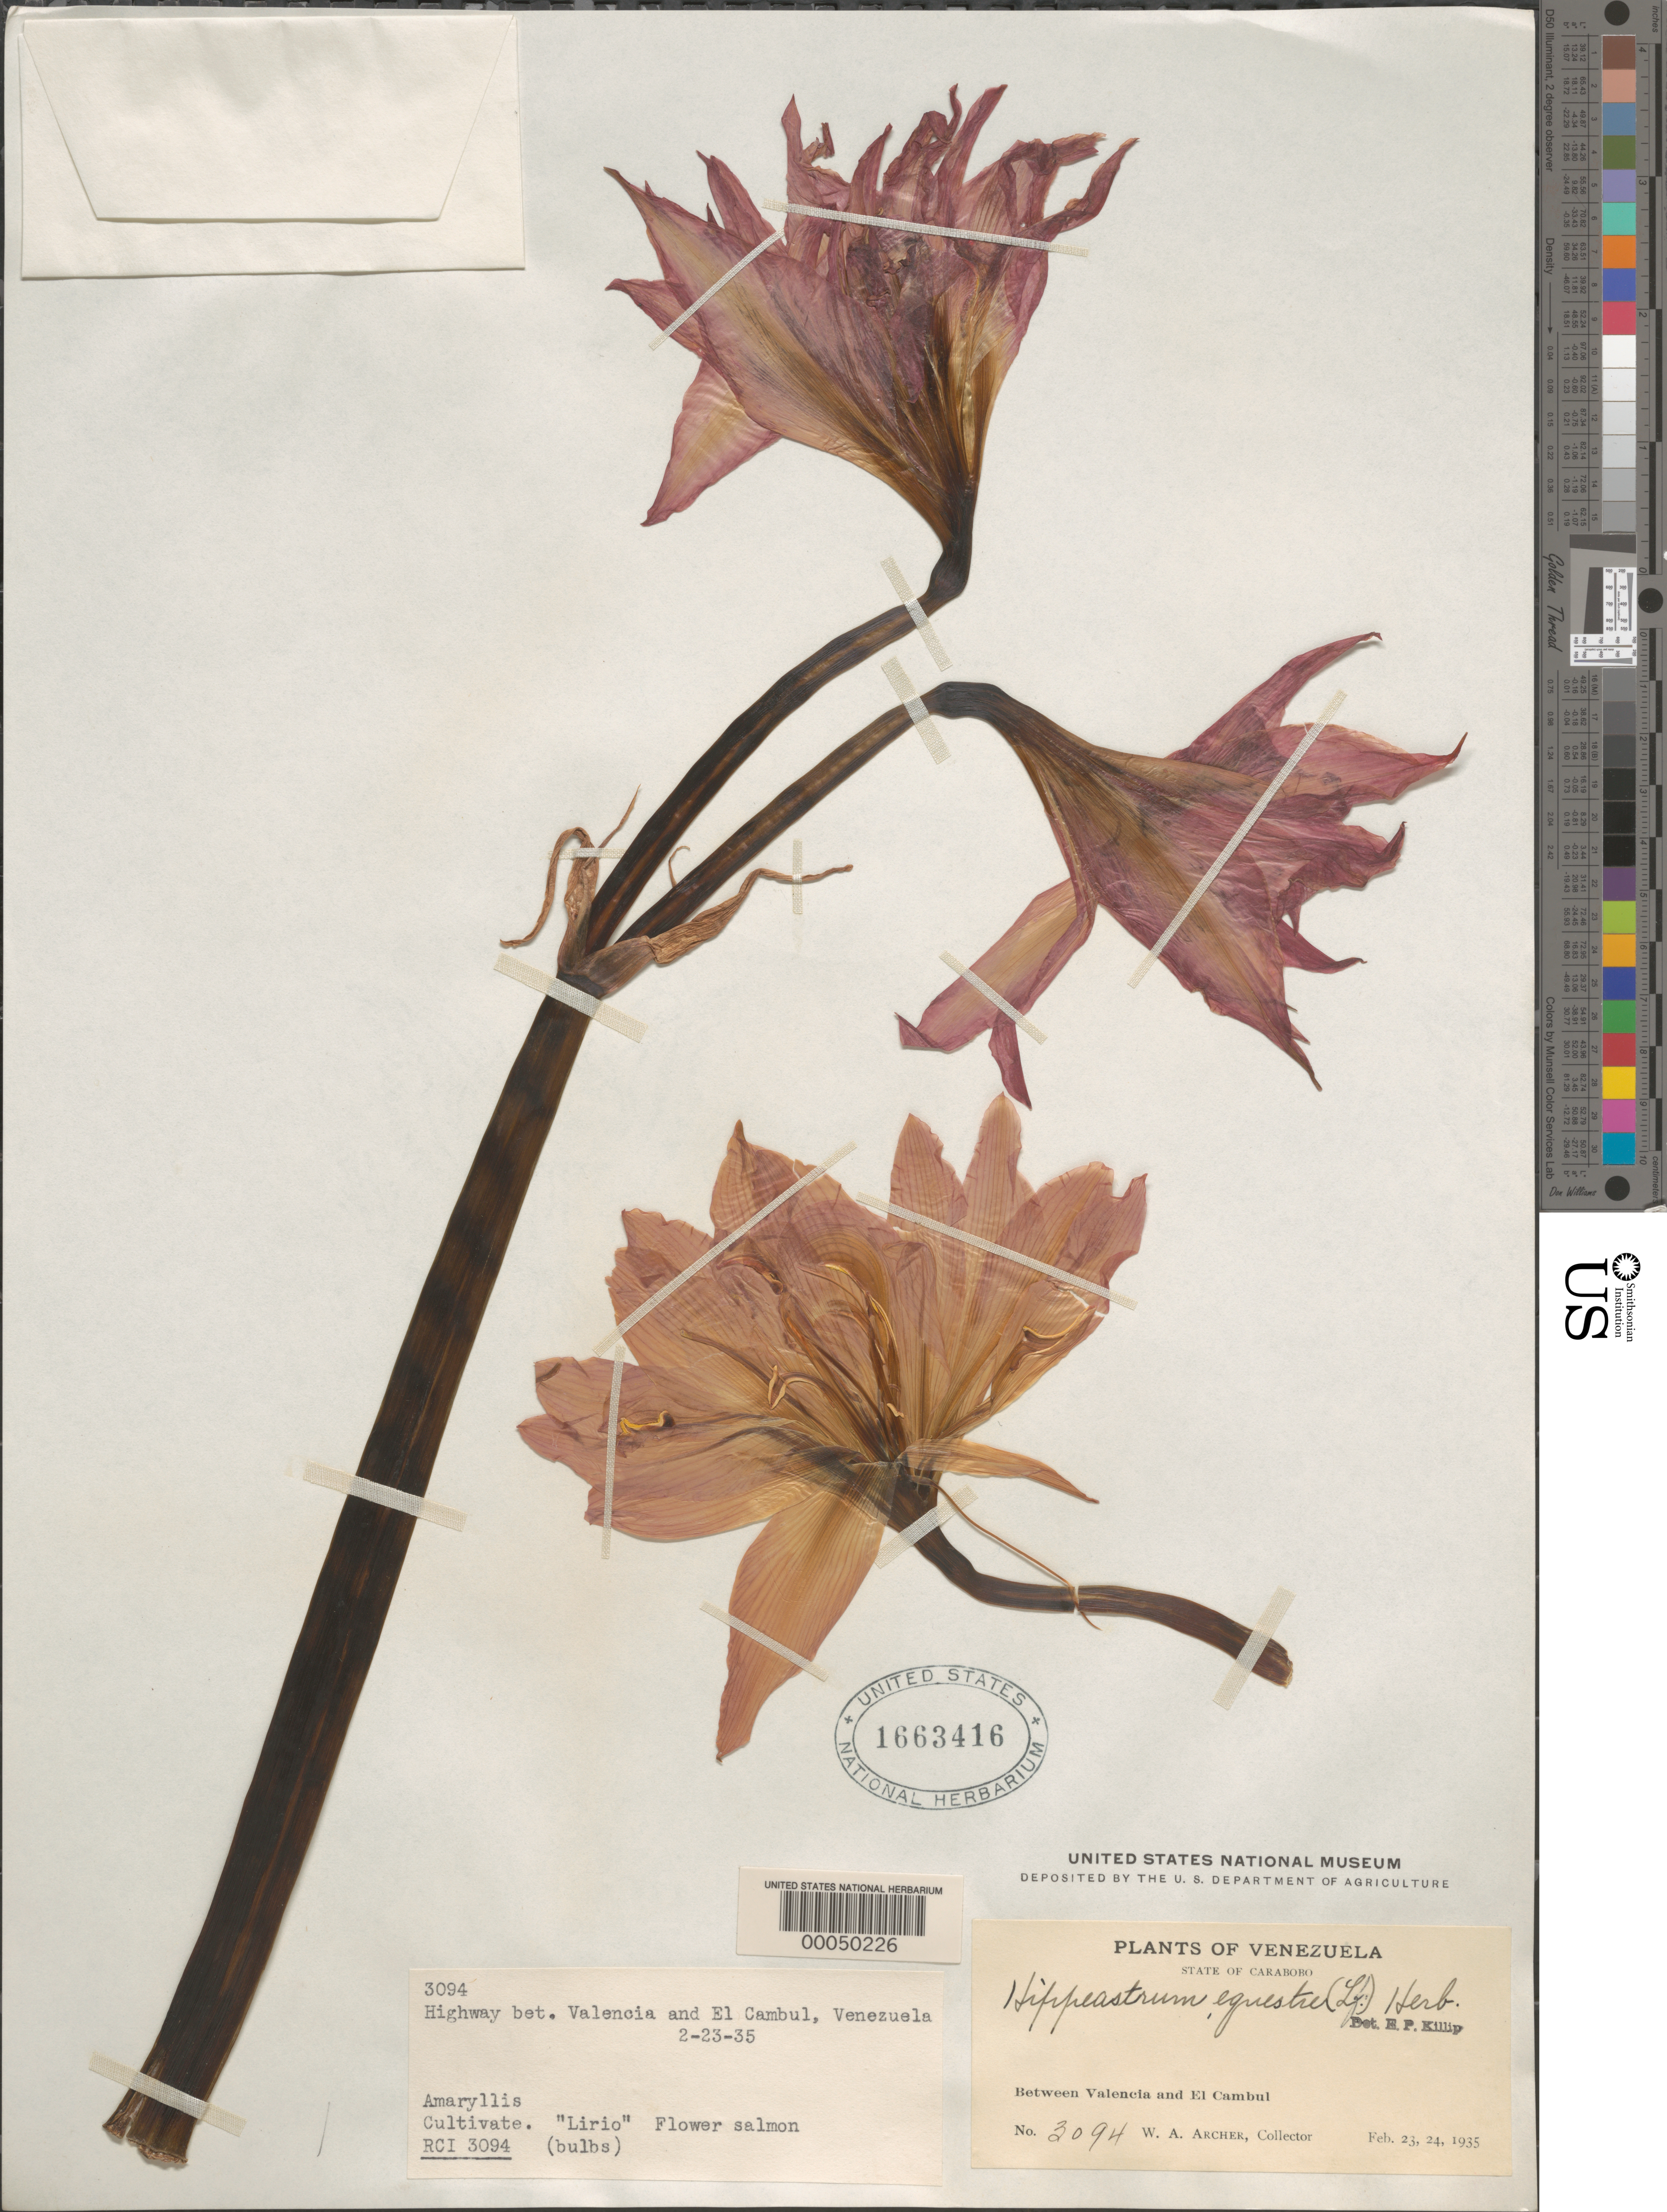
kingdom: Plantae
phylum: Tracheophyta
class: Liliopsida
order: Asparagales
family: Amaryllidaceae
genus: Hippeastrum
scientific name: Hippeastrum equestre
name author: (Aiton) Herb.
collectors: W. Archer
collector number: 3094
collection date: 1935-02-23/1935-02-24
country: Venezuela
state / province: Carabobo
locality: Highway bet. Valencia and El Cambul.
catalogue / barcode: US 1663416